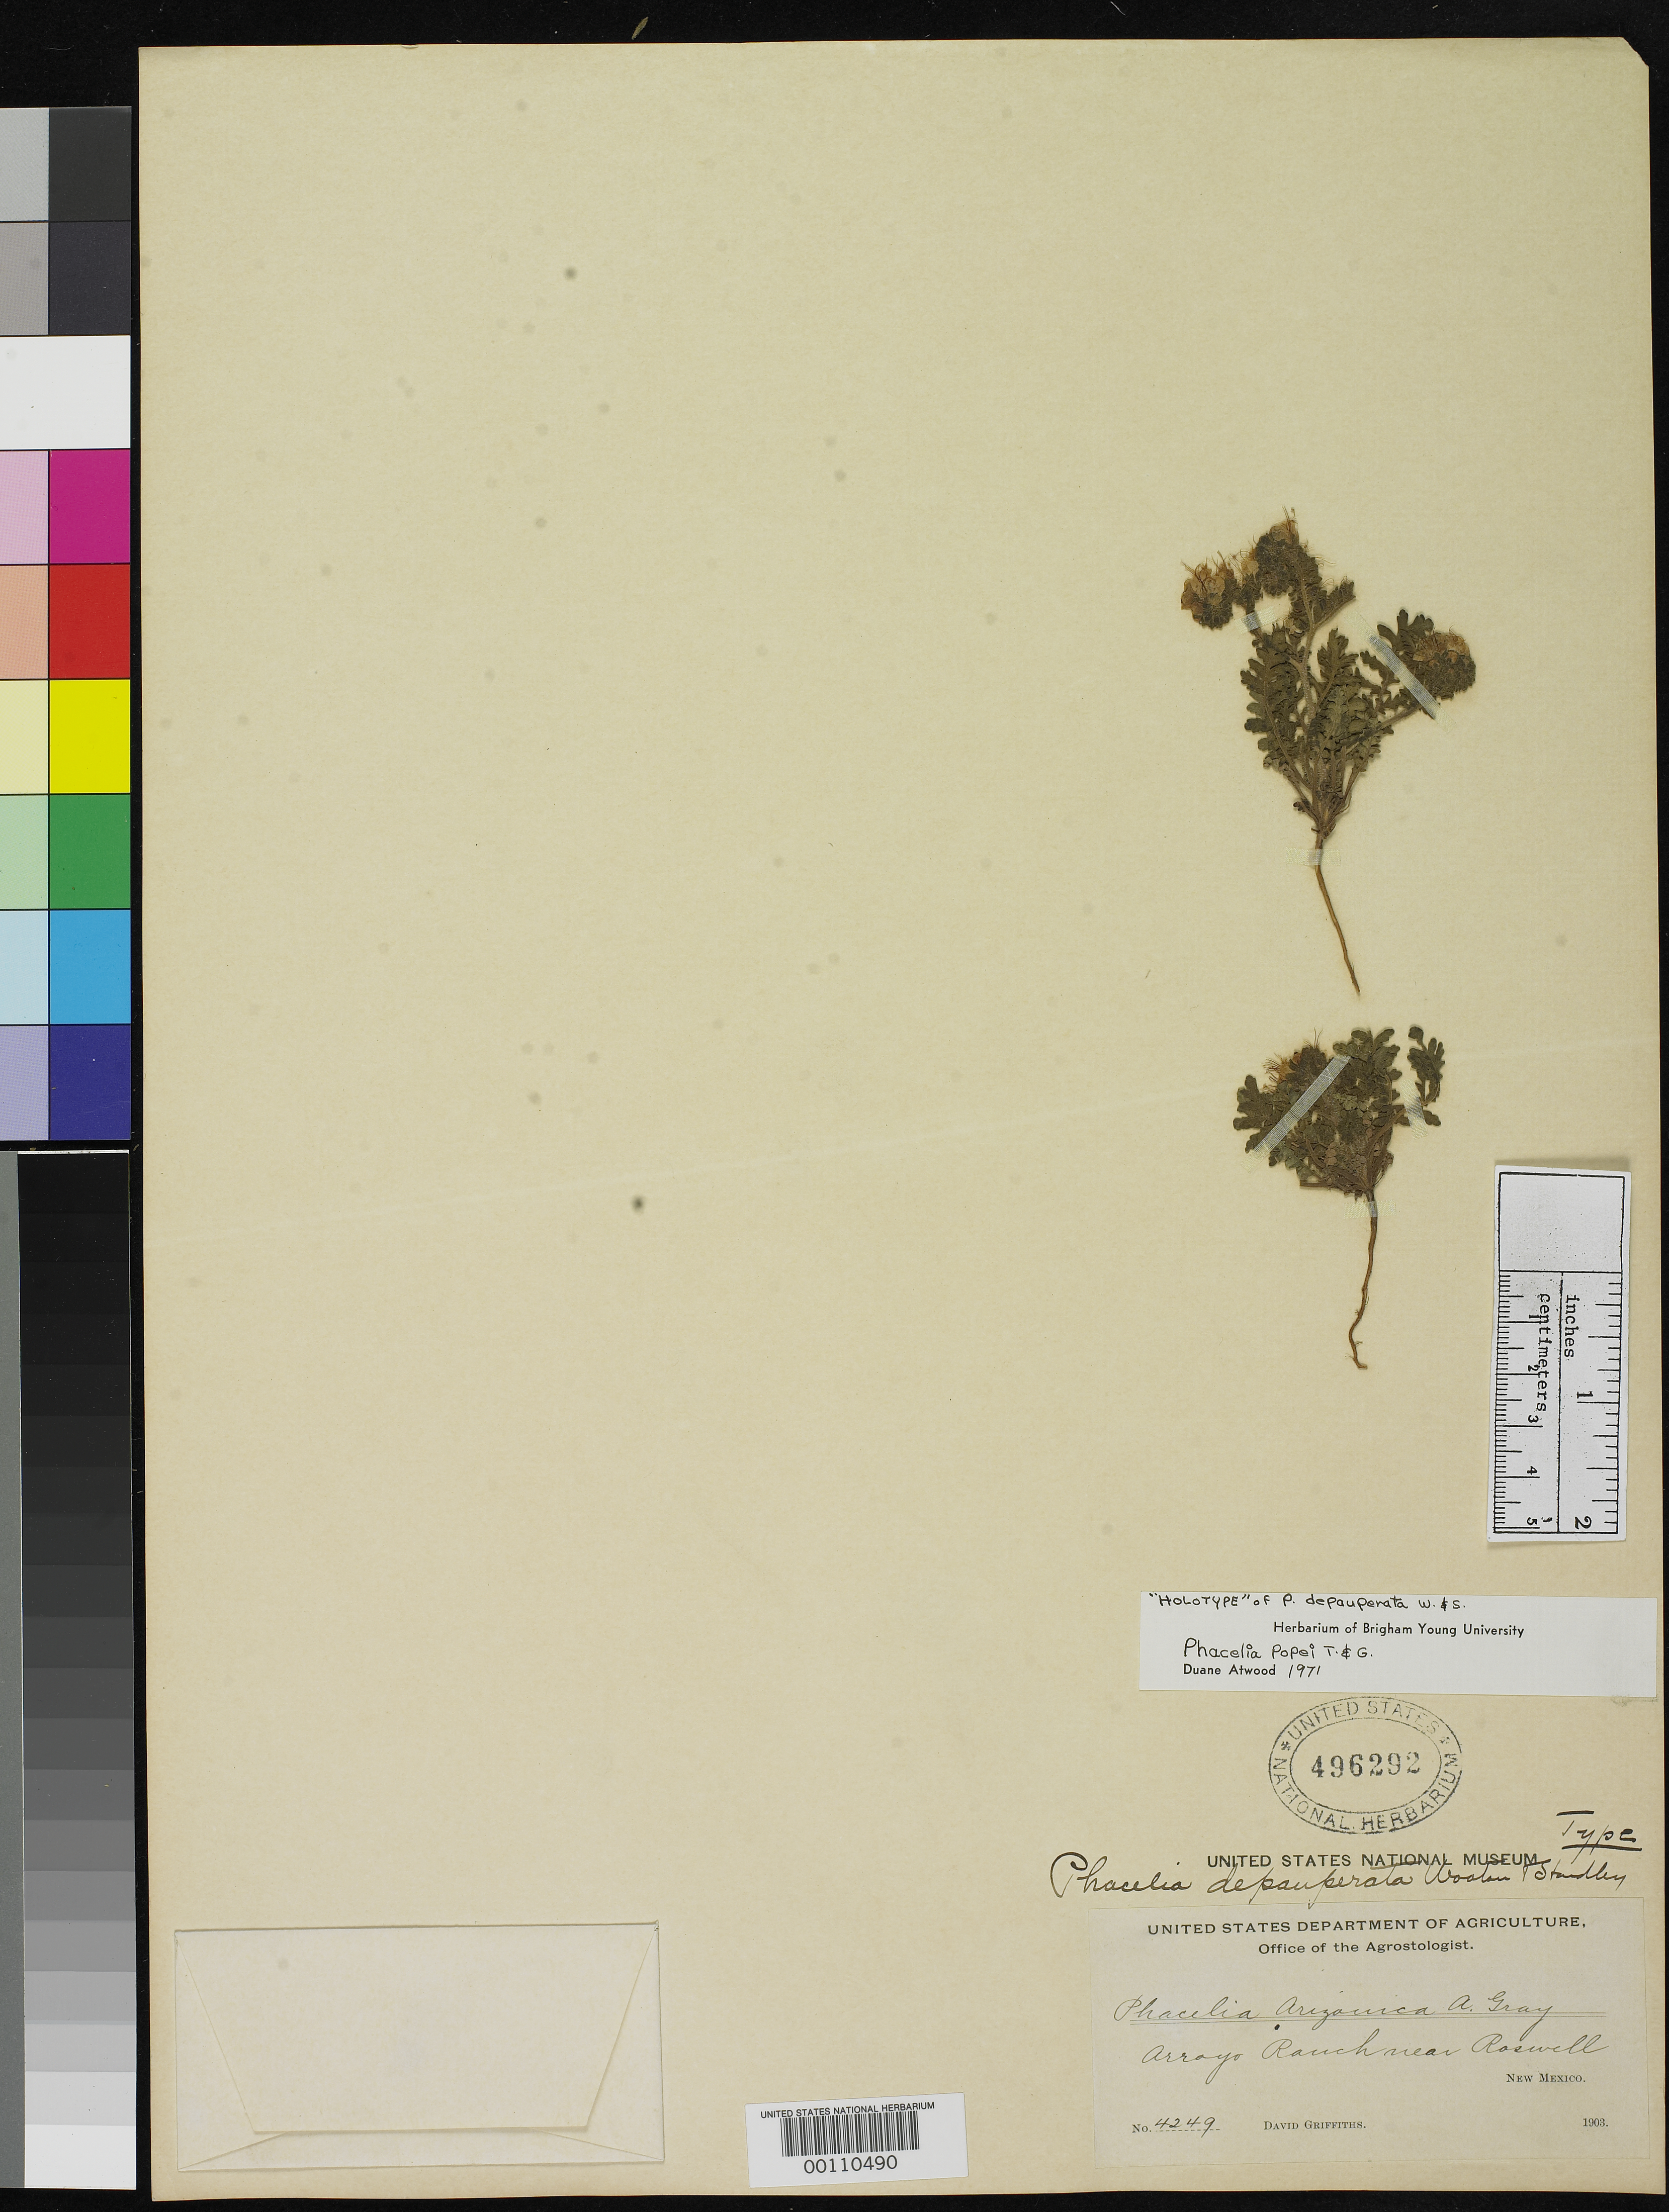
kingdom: Plantae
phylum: Tracheophyta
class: Magnoliopsida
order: Boraginales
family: Hydrophyllaceae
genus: Phacelia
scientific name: Phacelia depauperata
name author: Wooton & Standl.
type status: Holotype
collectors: D. Griffiths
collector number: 4249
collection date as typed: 1903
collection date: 1903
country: United States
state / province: New Mexico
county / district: Chaves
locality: Arroyo Ranch, near Roswell.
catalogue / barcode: US 496292